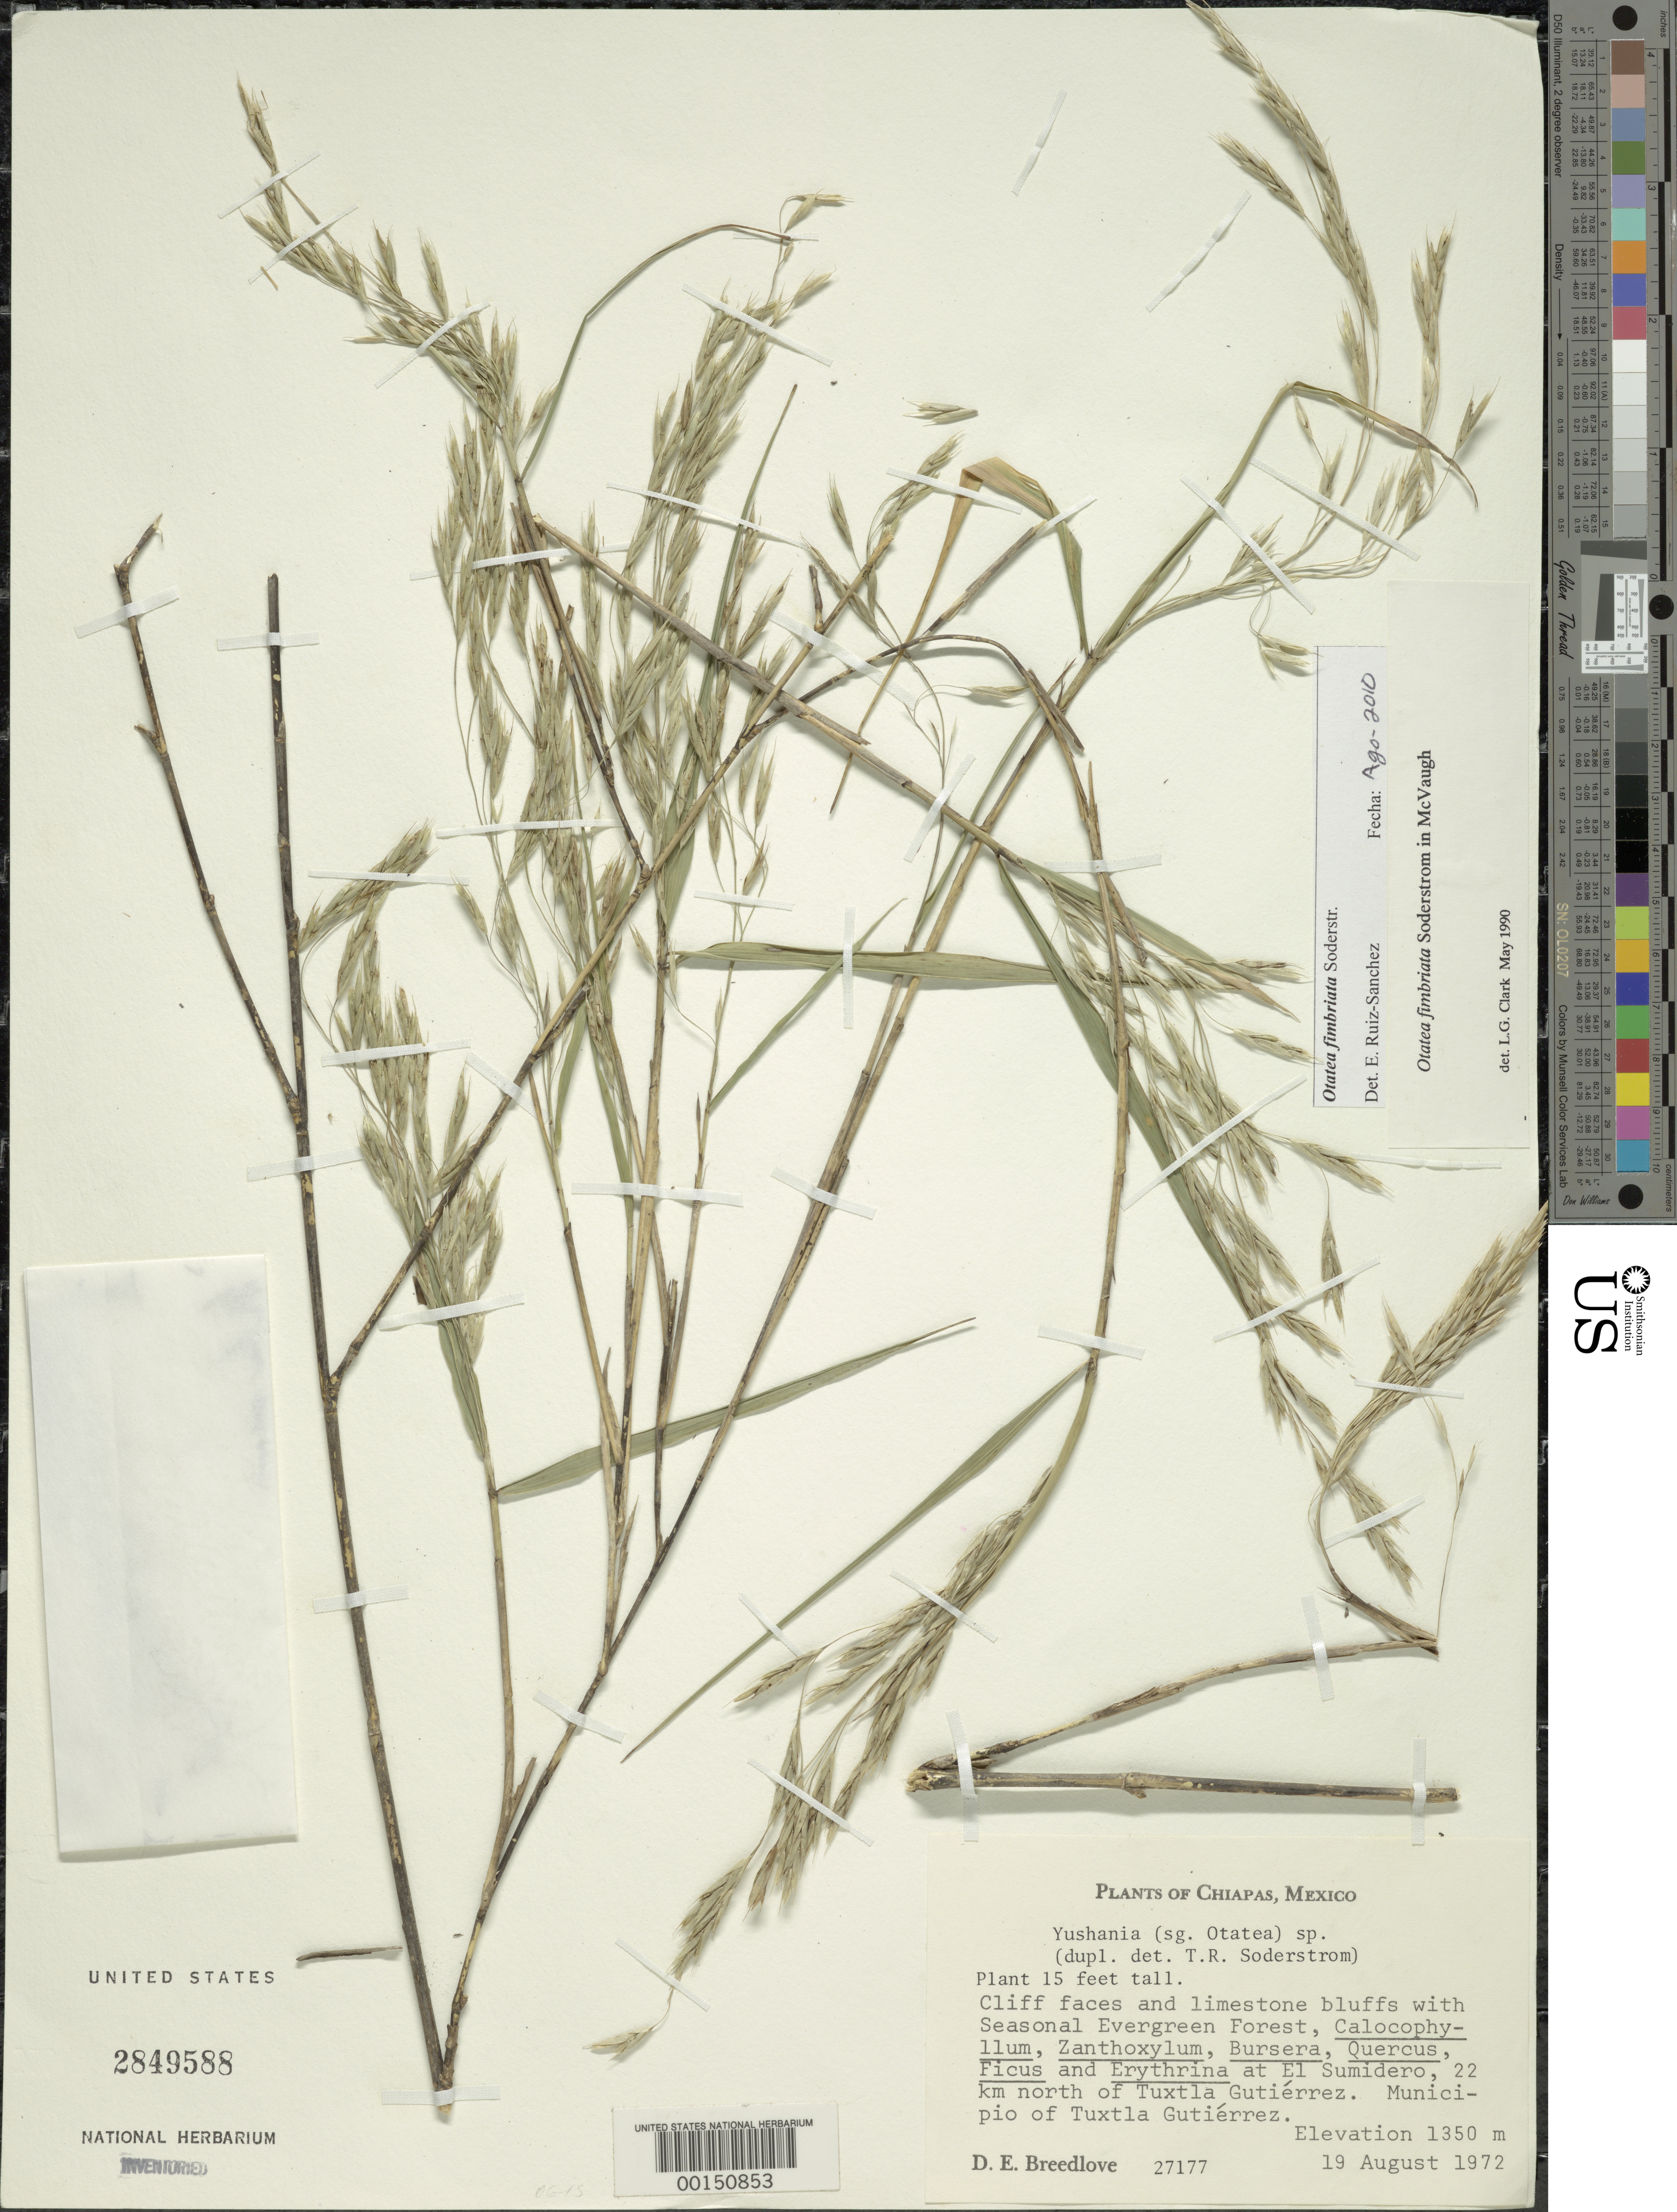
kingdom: Plantae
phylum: Tracheophyta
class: Liliopsida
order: Poales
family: Poaceae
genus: Otatea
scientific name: Otatea fimbriata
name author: Soderstr. in McVaugh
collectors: D. E. Breedlove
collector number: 27177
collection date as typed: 19 Aug 1972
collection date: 1972-08-19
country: Mexico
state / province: Chiapas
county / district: Tuxtla Gutiérrez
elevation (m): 1350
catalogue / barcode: US 2849588